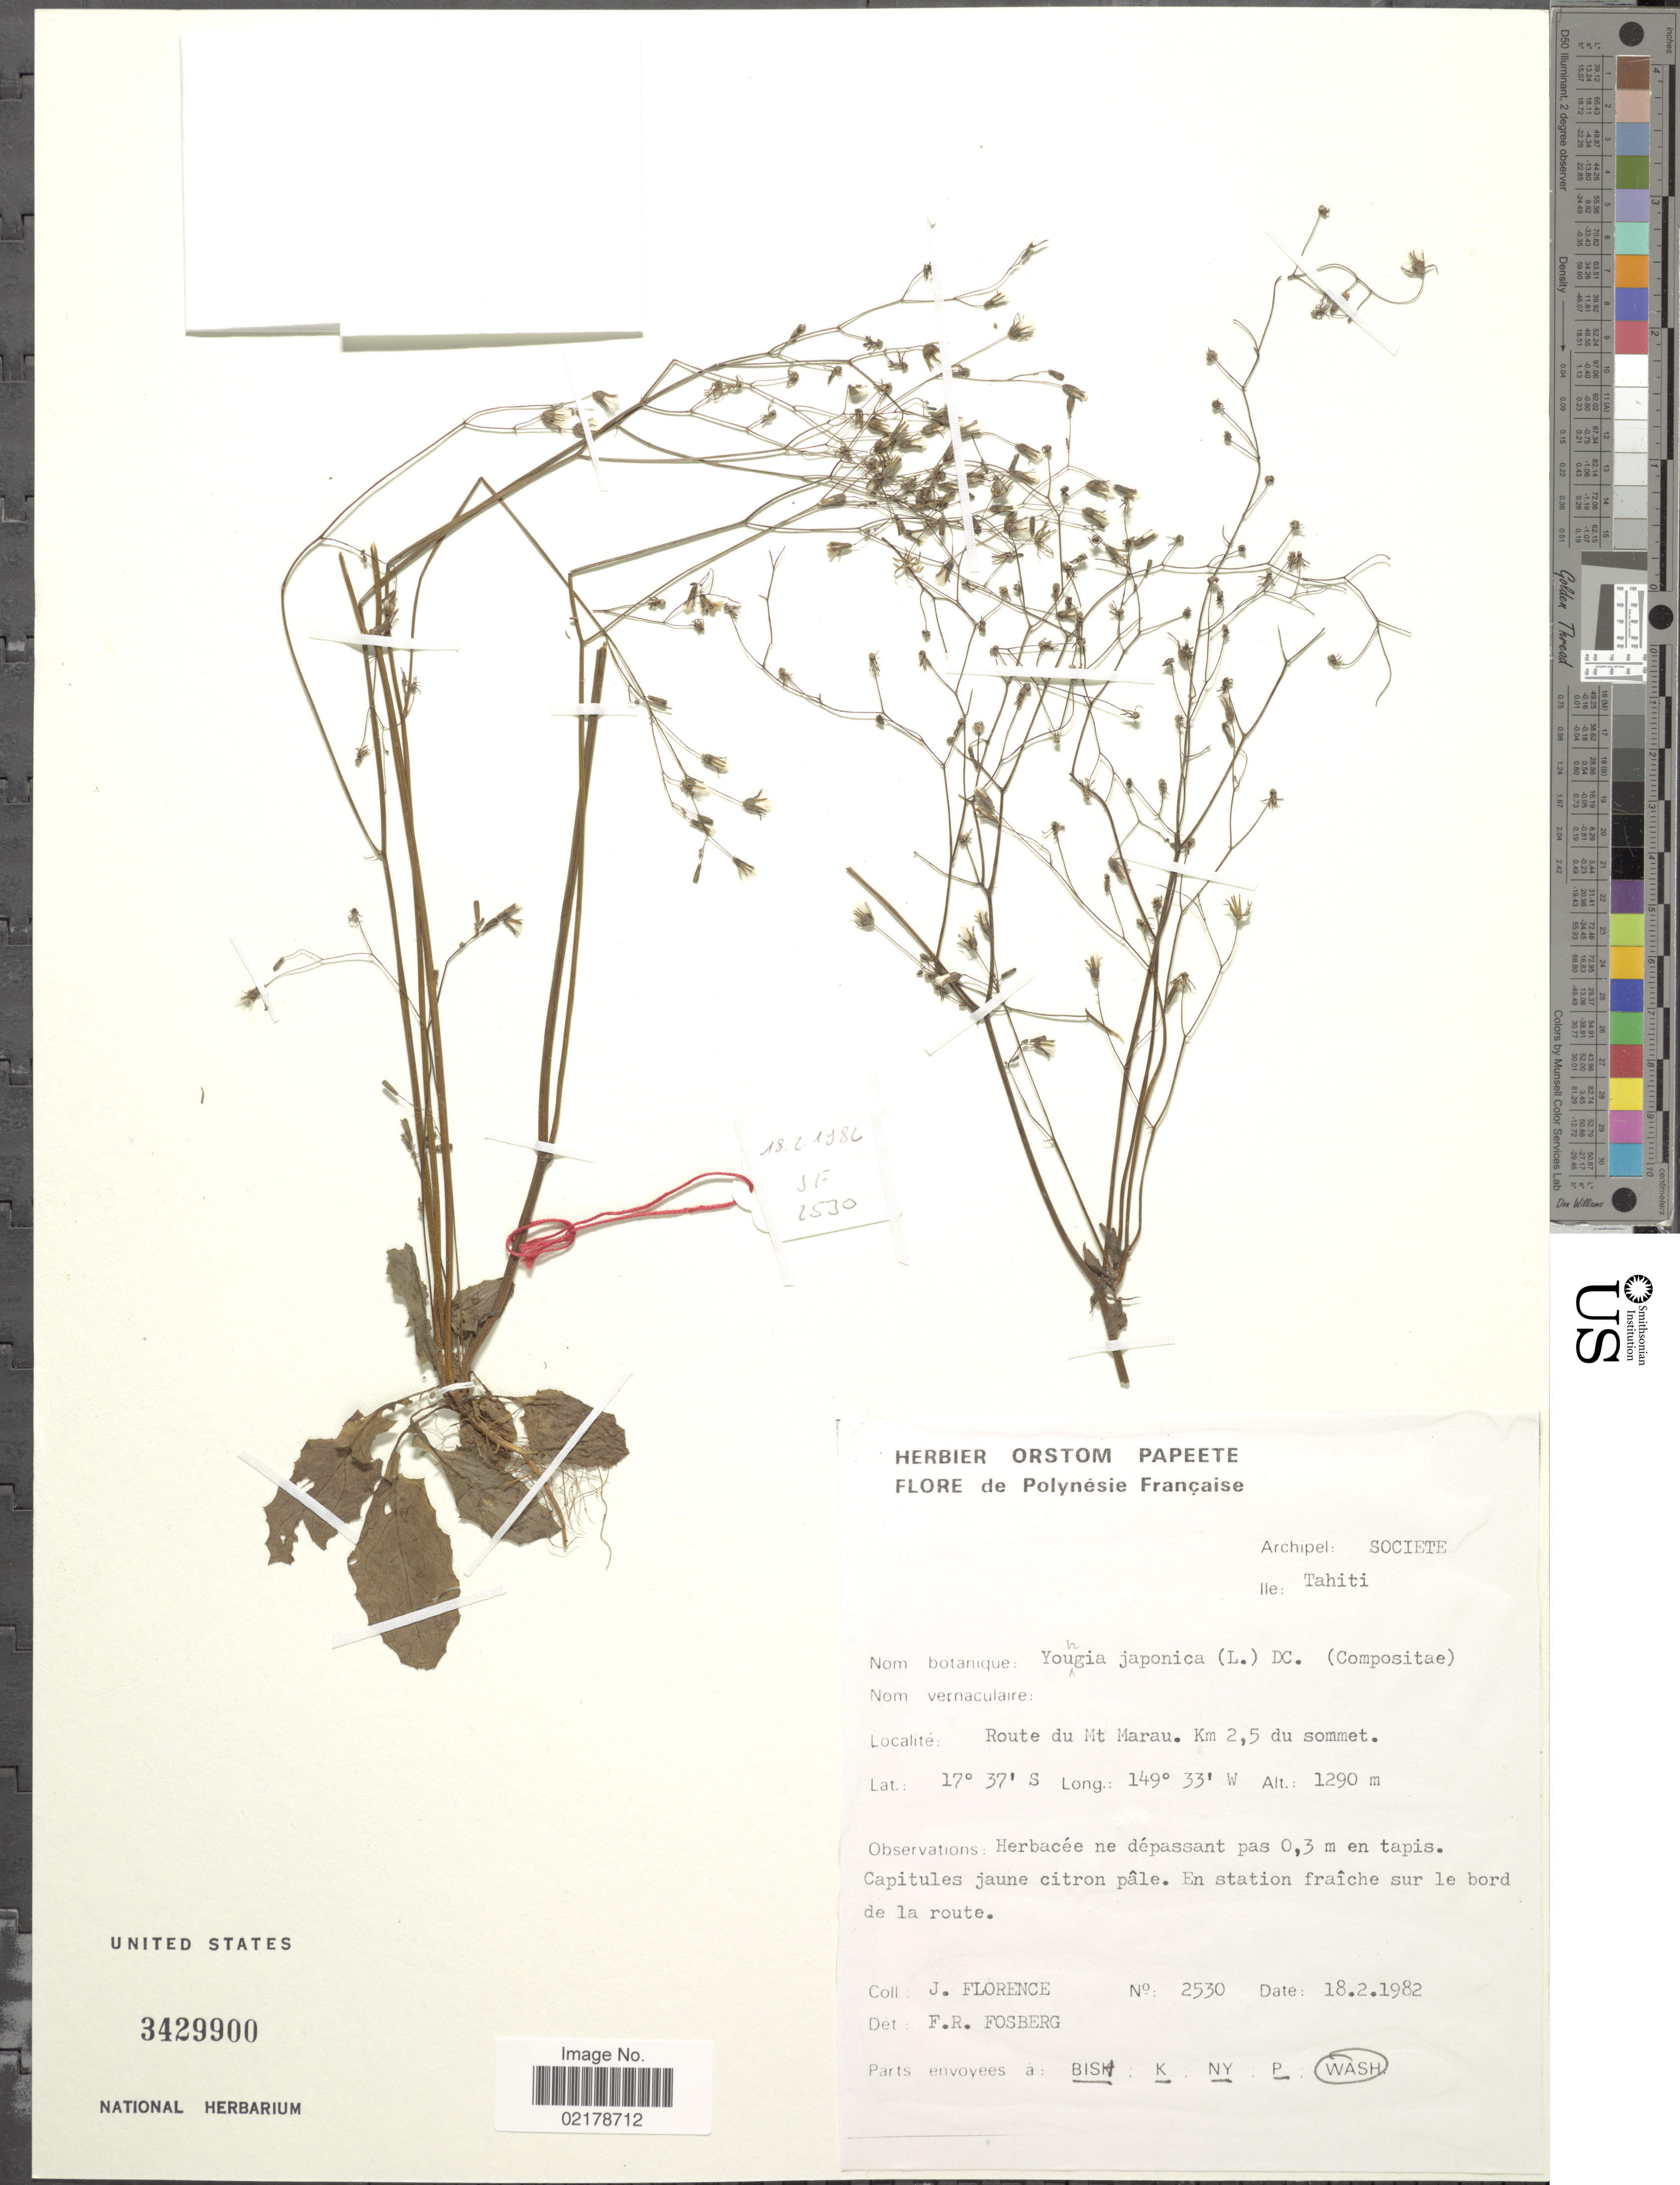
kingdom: Plantae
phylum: Tracheophyta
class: Magnoliopsida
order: Asterales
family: Asteraceae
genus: Youngia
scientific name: Youngia japonica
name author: (L.) DC.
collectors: J. Florence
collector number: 2530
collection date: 1982-02-18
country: French Polynesia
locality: Archipel: Societe. Ile: Tahiti. Route du Mt Marau. Km 2,5 du sommet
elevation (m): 1290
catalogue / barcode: US 3429900